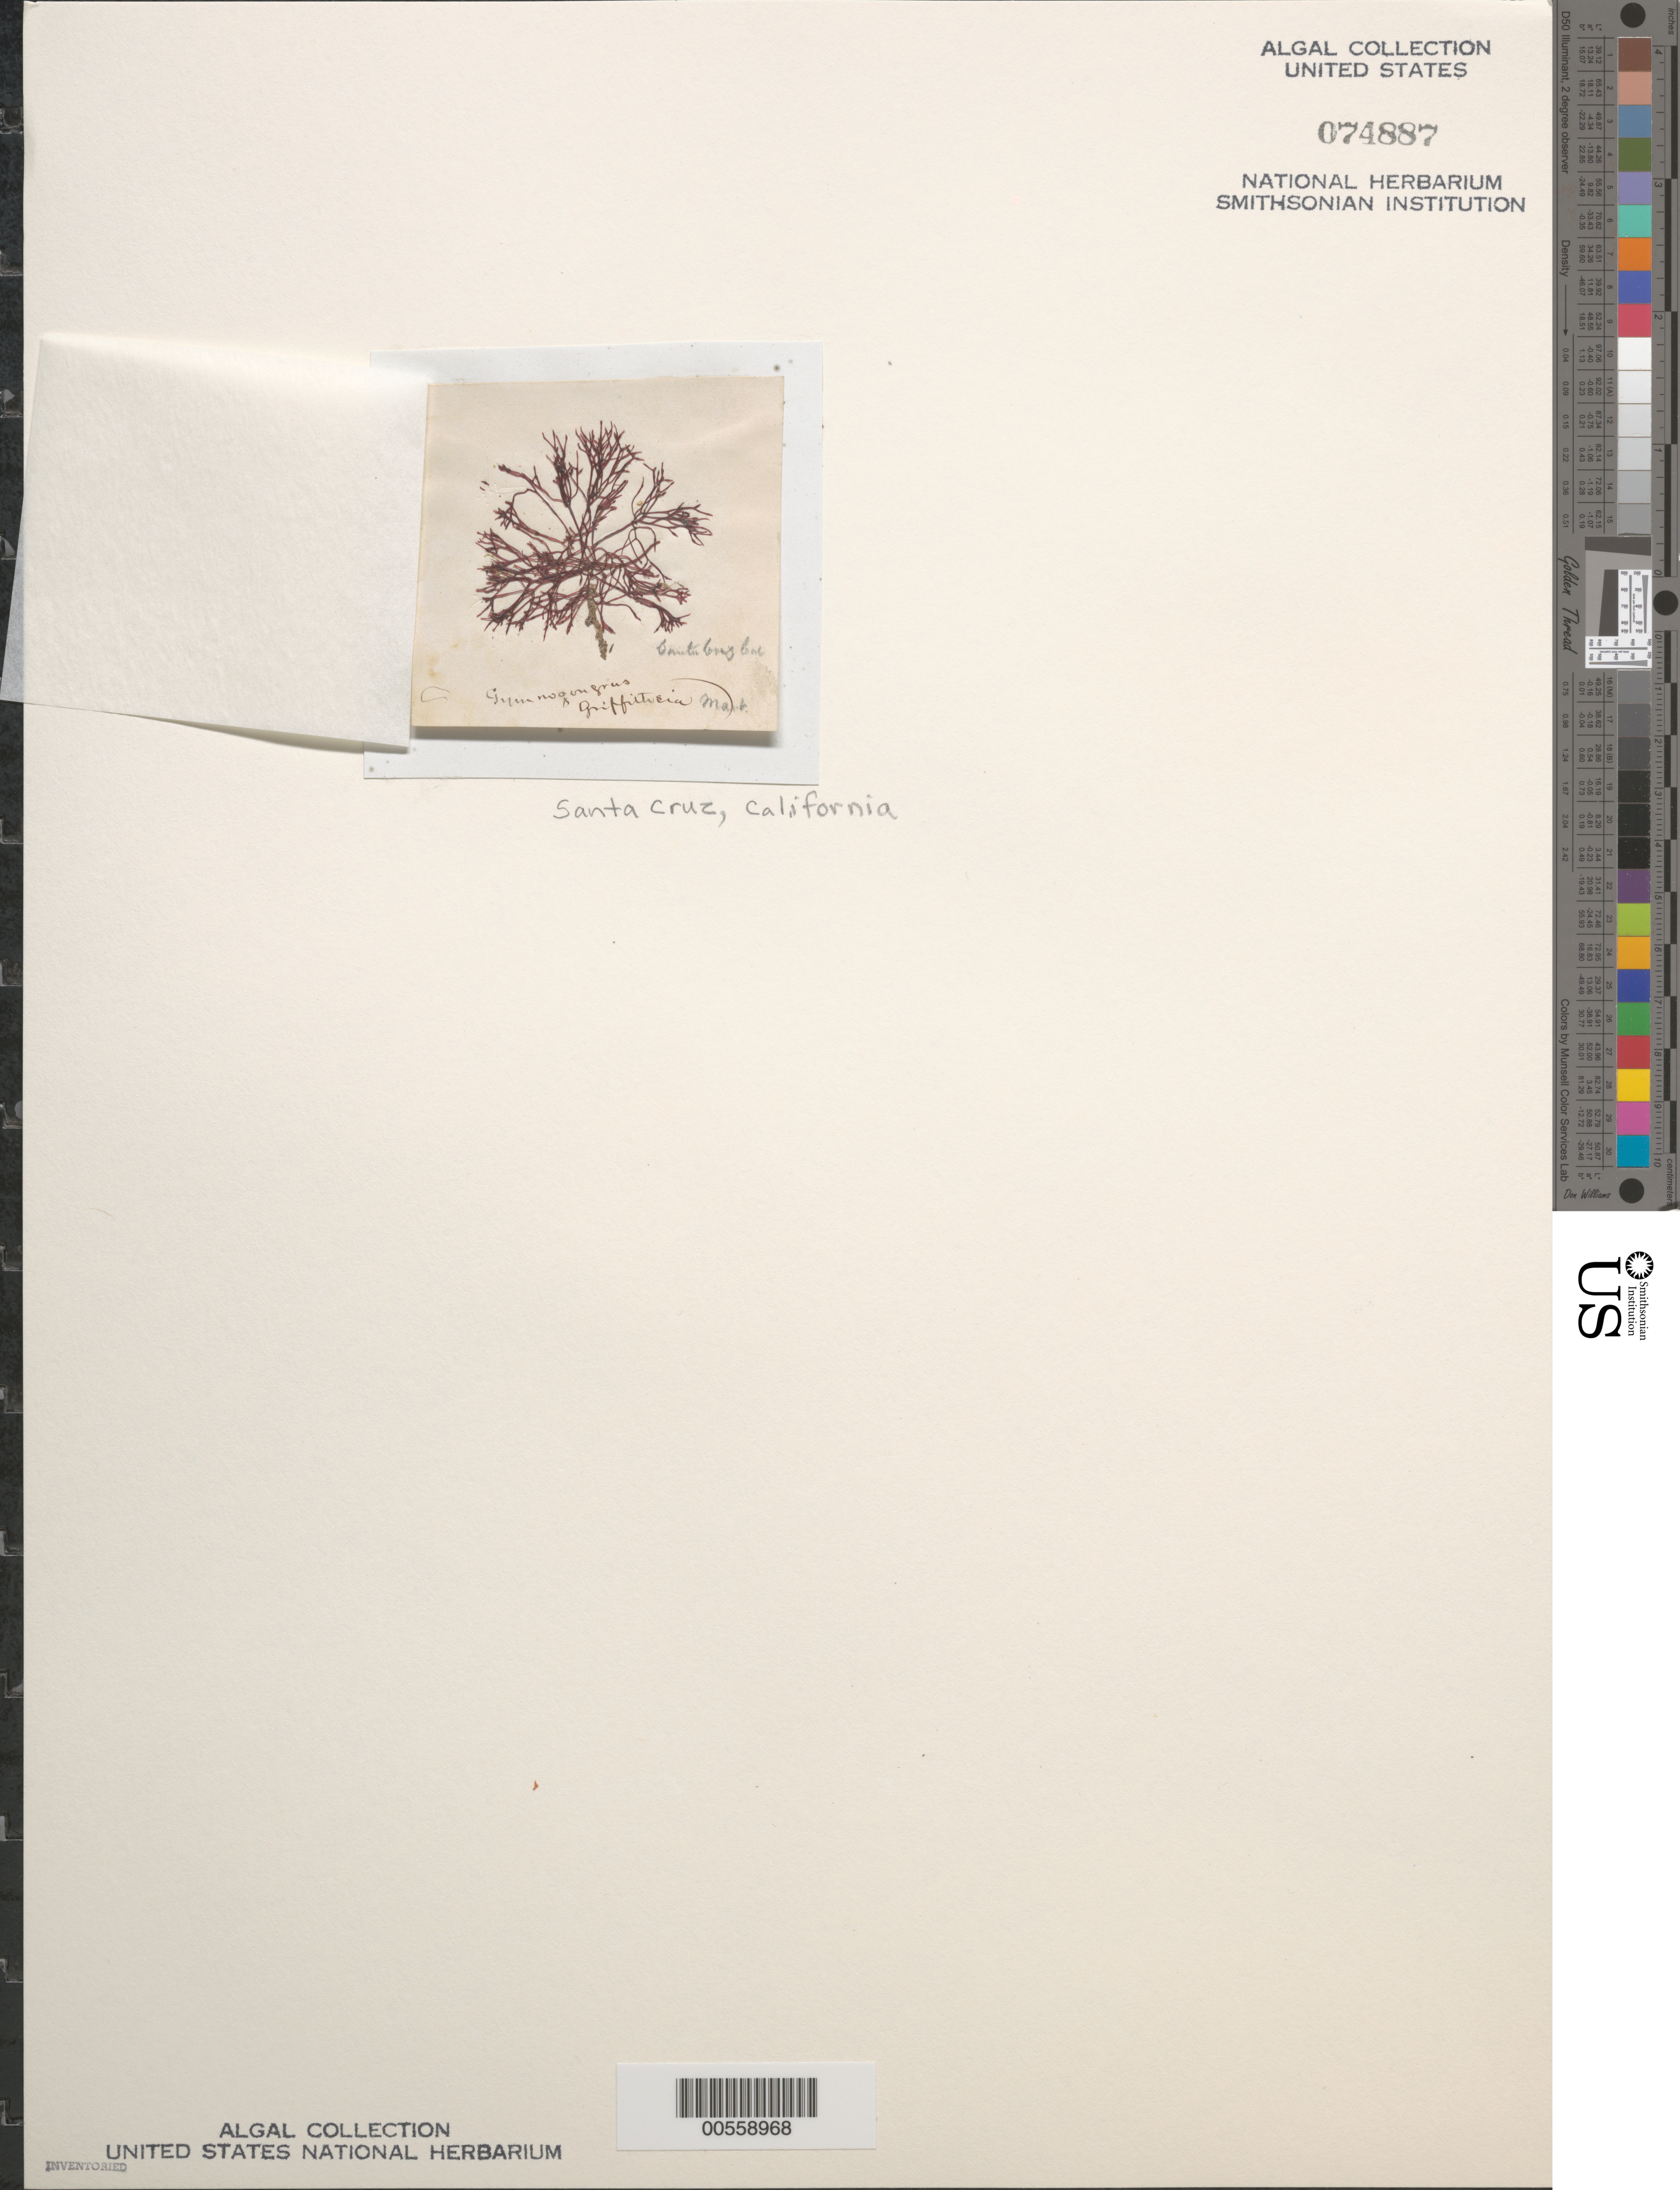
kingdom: Plantae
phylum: Rhodophyta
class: Florideophyceae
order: Gigartinales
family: Phyllophoraceae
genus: Gymnogongrus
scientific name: Gymnogongrus griffithsiae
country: United States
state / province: California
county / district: Santa Cruz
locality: Santa Cruz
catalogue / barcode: US 74887